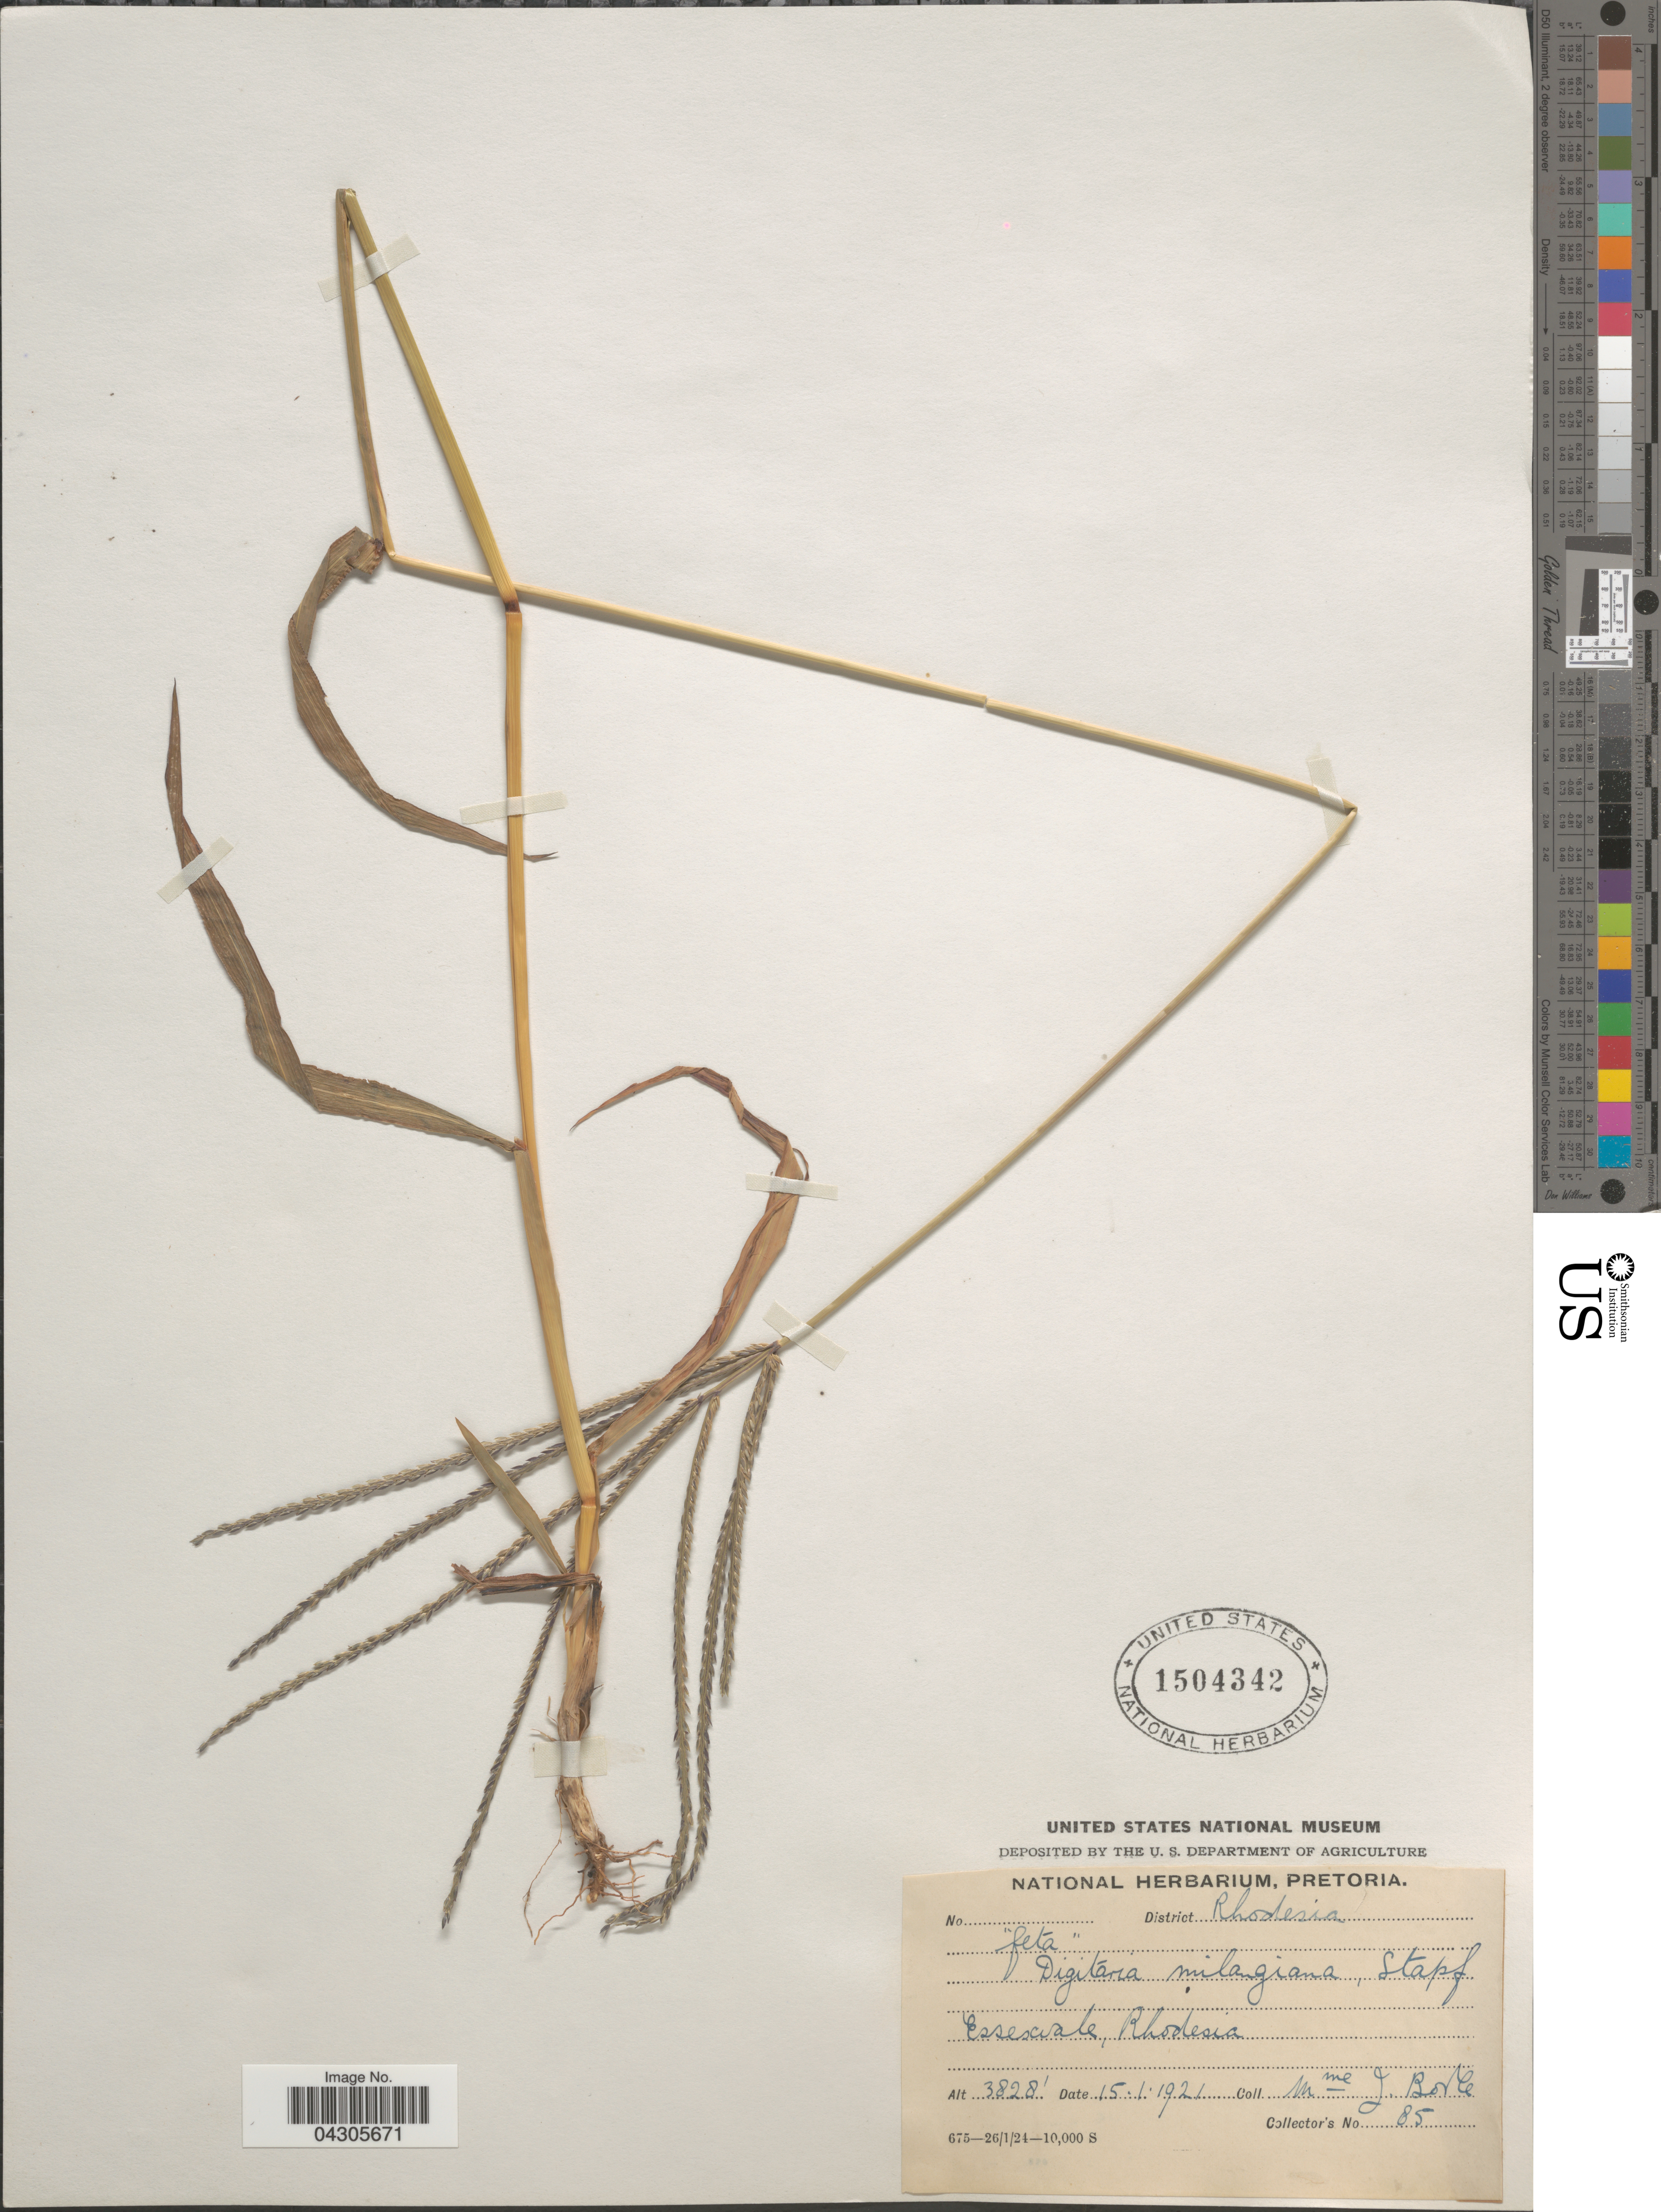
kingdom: Plantae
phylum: Tracheophyta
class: Liliopsida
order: Poales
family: Poaceae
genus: Digitaria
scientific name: Digitaria milanjiana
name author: (Rendle) Stapf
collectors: M. Borle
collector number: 85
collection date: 1921-01-15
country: Zimbabwe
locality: District Rhodesia. Essexale.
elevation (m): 1167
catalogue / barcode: US 1504342